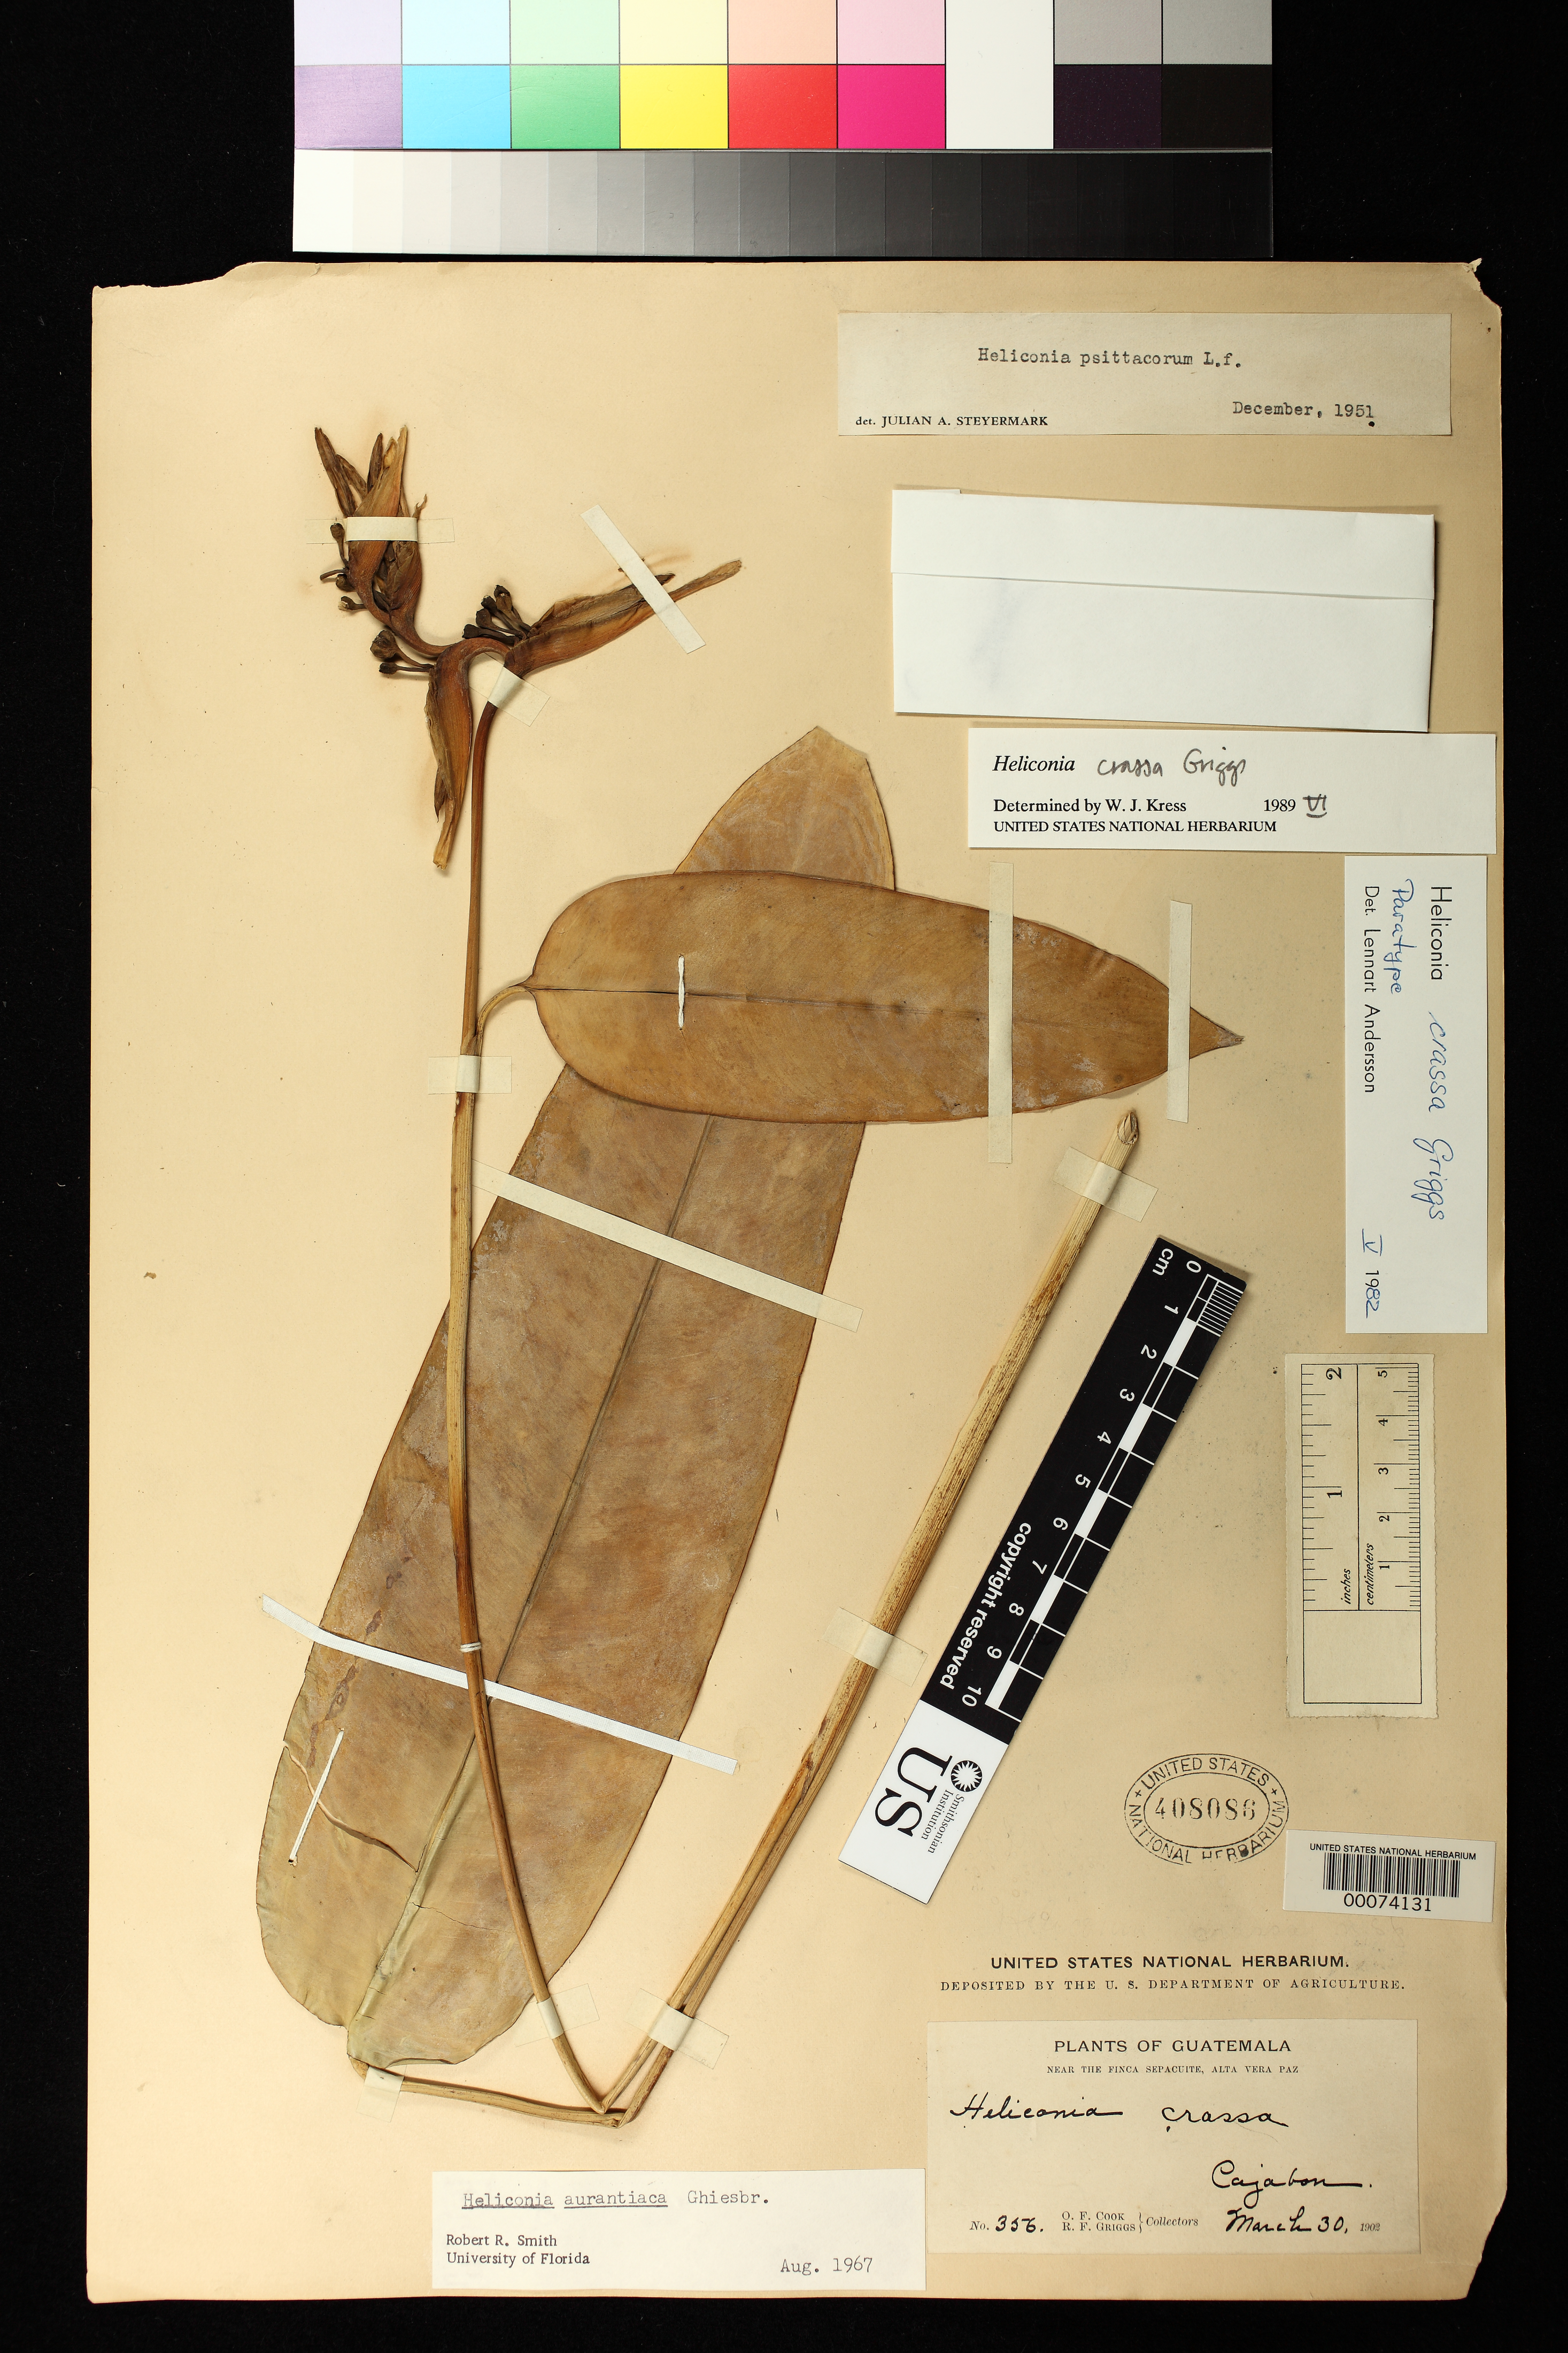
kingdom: Plantae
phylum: Tracheophyta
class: Liliopsida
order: Zingiberales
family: Heliconiaceae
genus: Heliconia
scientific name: Heliconia crassa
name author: R.F. Griggs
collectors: O. F. Cook & R. F. Griggs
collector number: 356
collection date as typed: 30 Mar 1902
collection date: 1902-03-30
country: Guatemala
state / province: Alta Verapaz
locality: Cajabon, near the Finca Sepacuite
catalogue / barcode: US 408086